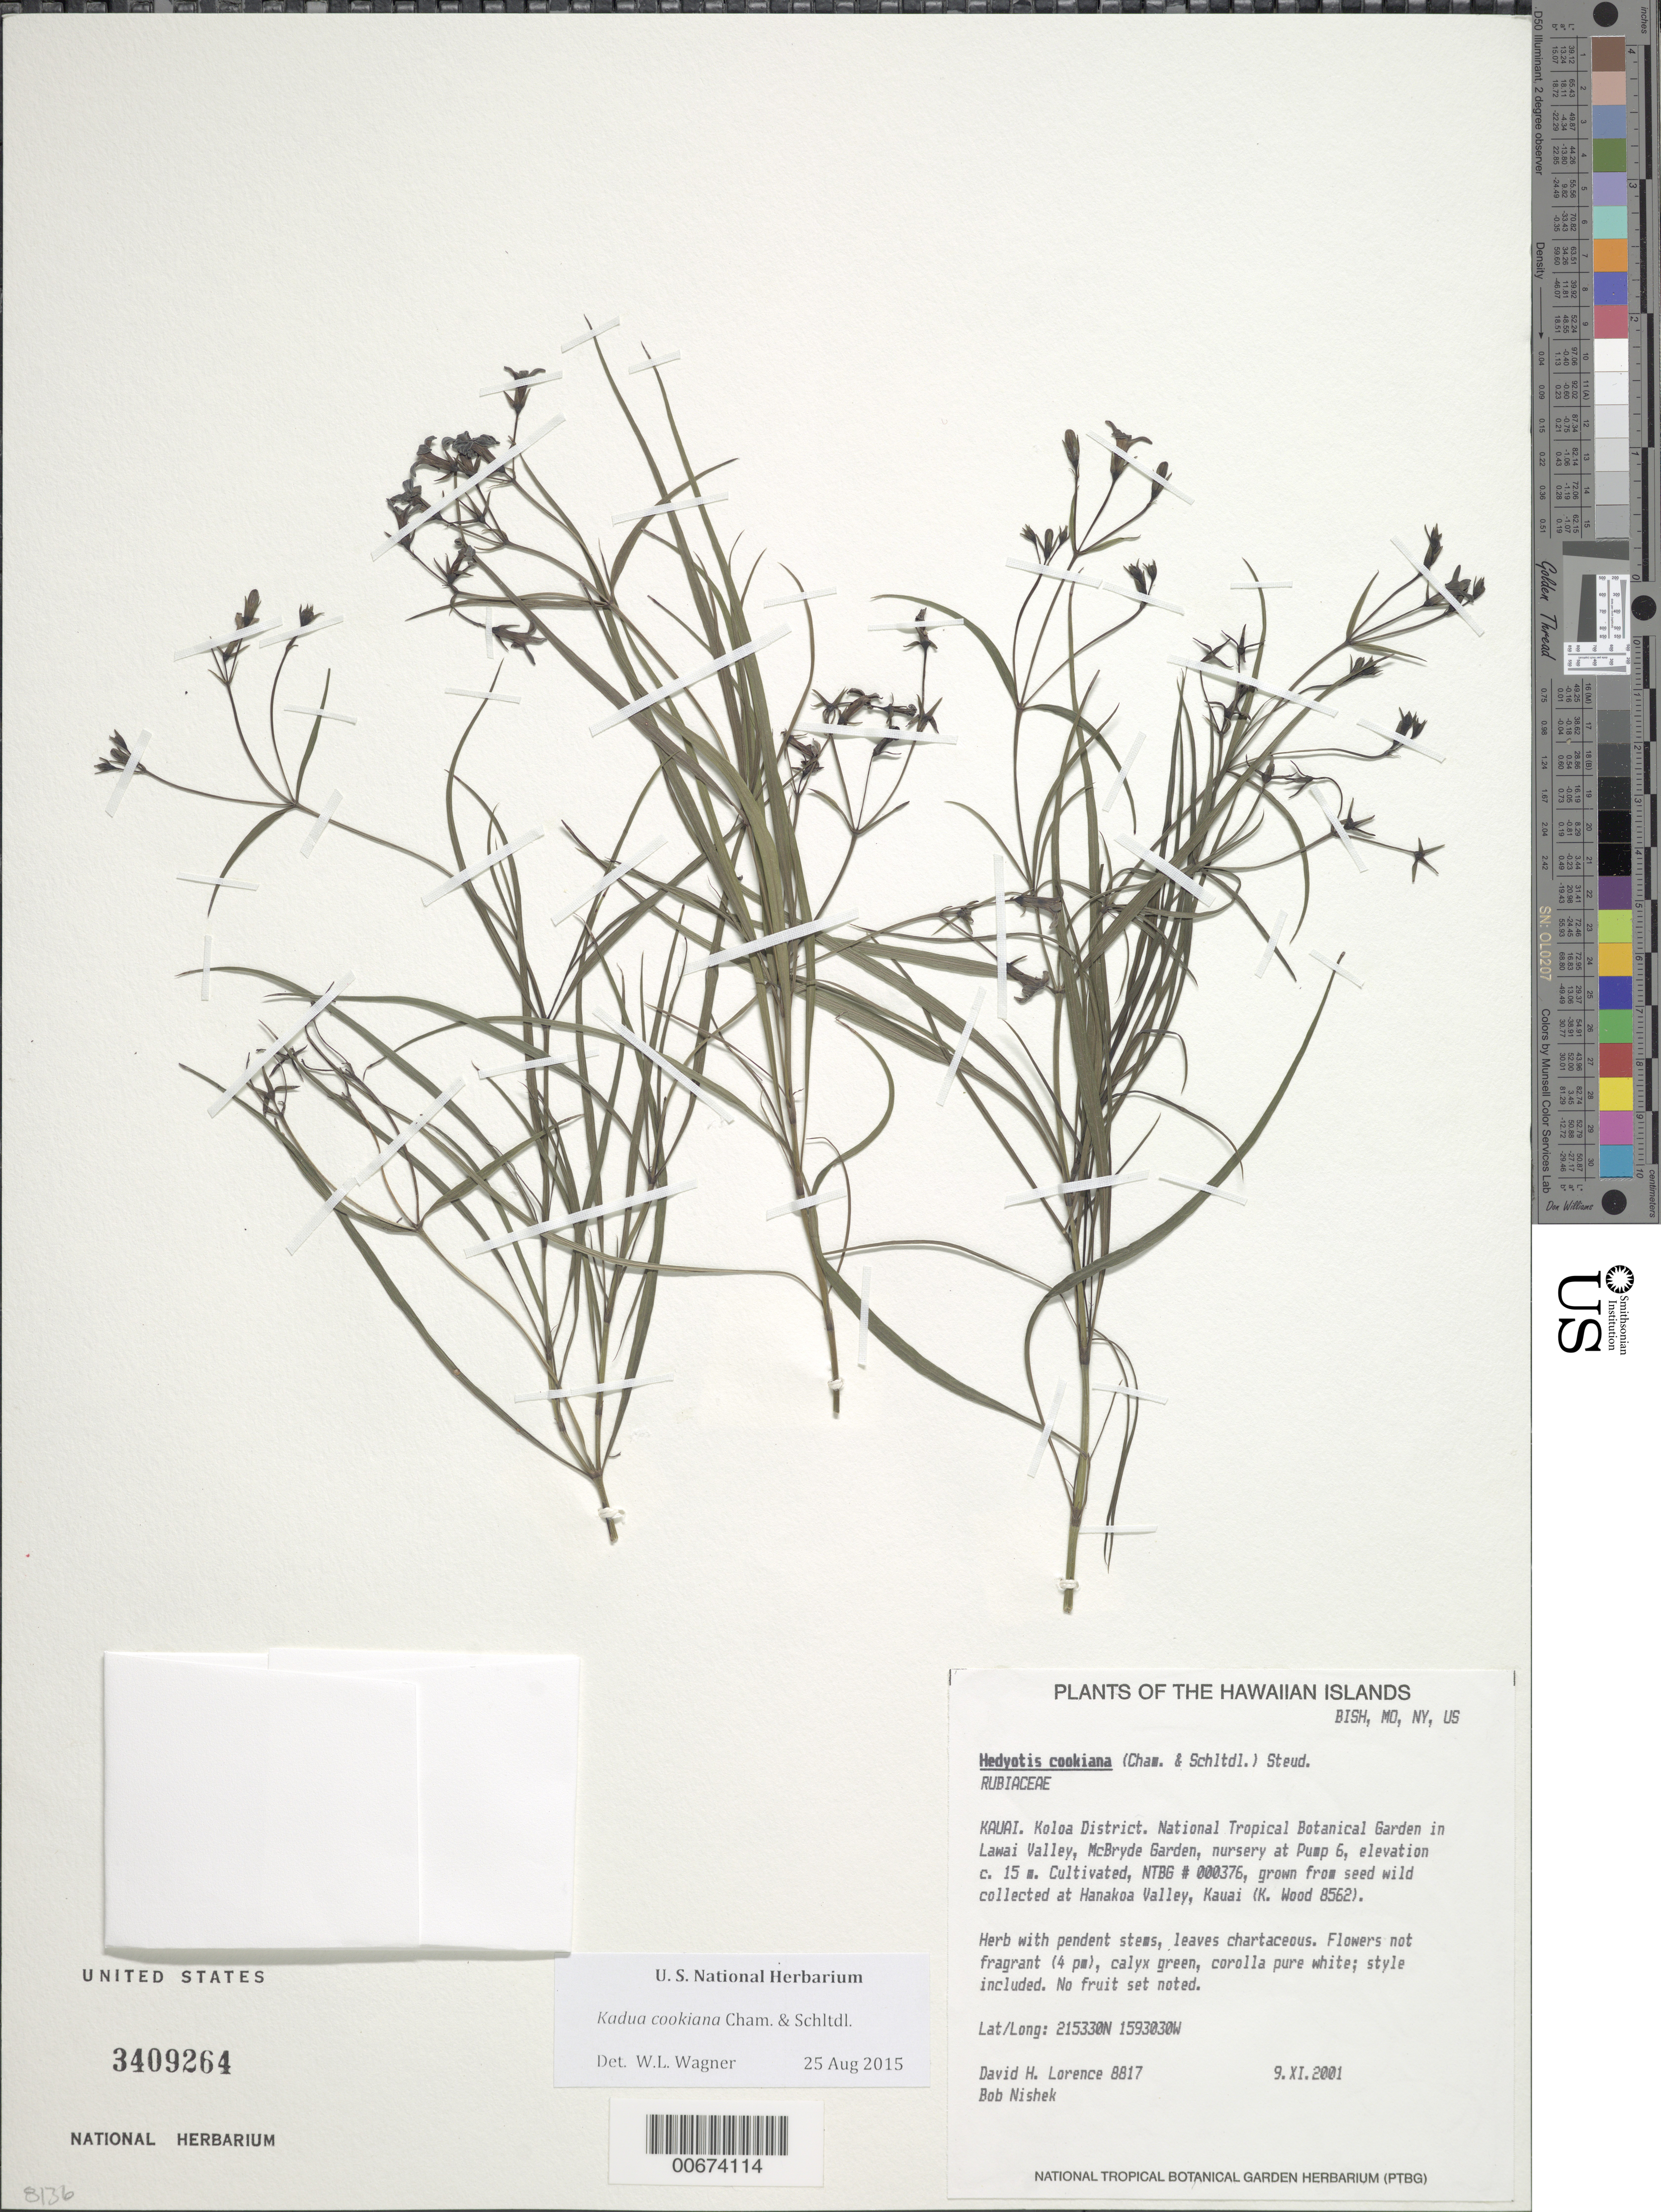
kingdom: Plantae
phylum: Tracheophyta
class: Magnoliopsida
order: Gentianales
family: Rubiaceae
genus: Kadua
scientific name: Kadua cookiana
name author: Cham. & Schltdl.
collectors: D. Lorence & B. Nishek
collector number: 8817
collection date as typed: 9 Nov 2001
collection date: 2001-11-09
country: United States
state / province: Hawaii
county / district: Kauai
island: Kaua'i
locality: National Tropical Botanical Garden in Lawai Valley, McBryde Garden, nursery at pump 6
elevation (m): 15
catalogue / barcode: US 3409264